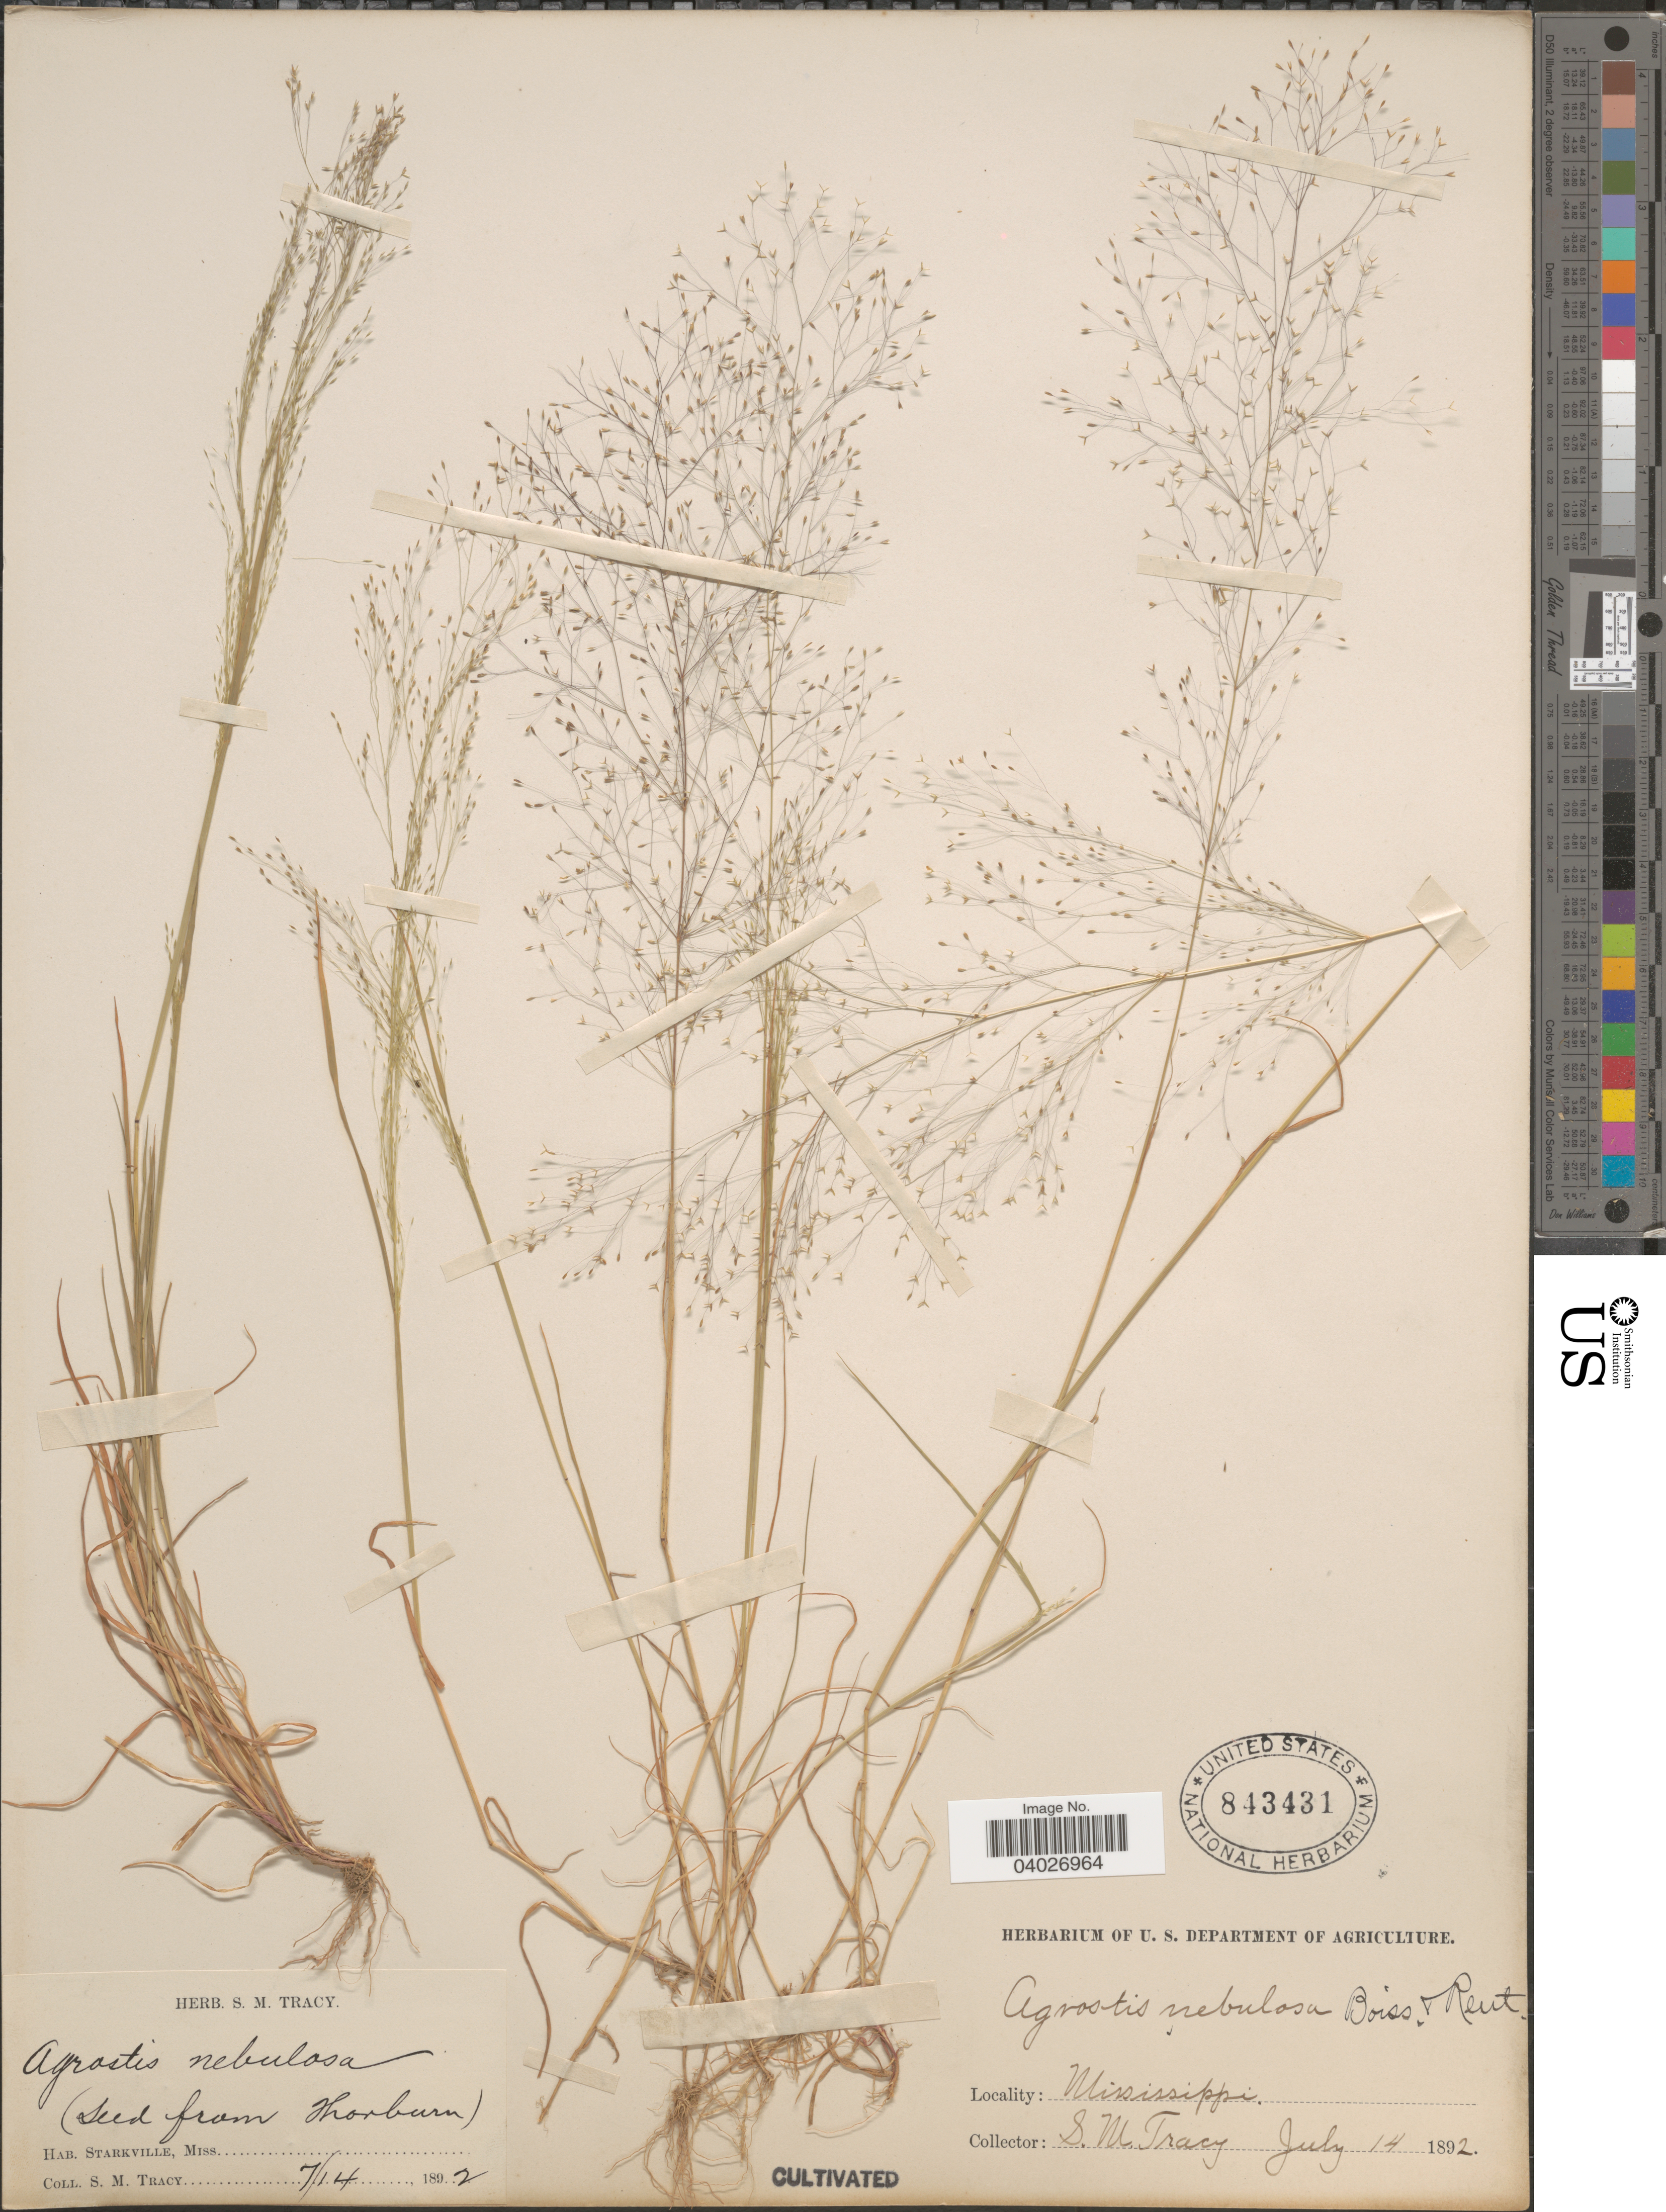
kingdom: Plantae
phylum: Tracheophyta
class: Liliopsida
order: Poales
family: Poaceae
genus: Agrostis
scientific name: Agrostis nebulosa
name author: Boiss. & Reut.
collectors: S. M. Tracy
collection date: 1892-07-14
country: United States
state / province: Mississippi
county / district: Oktibbeha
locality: Starkville.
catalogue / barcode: US 843431